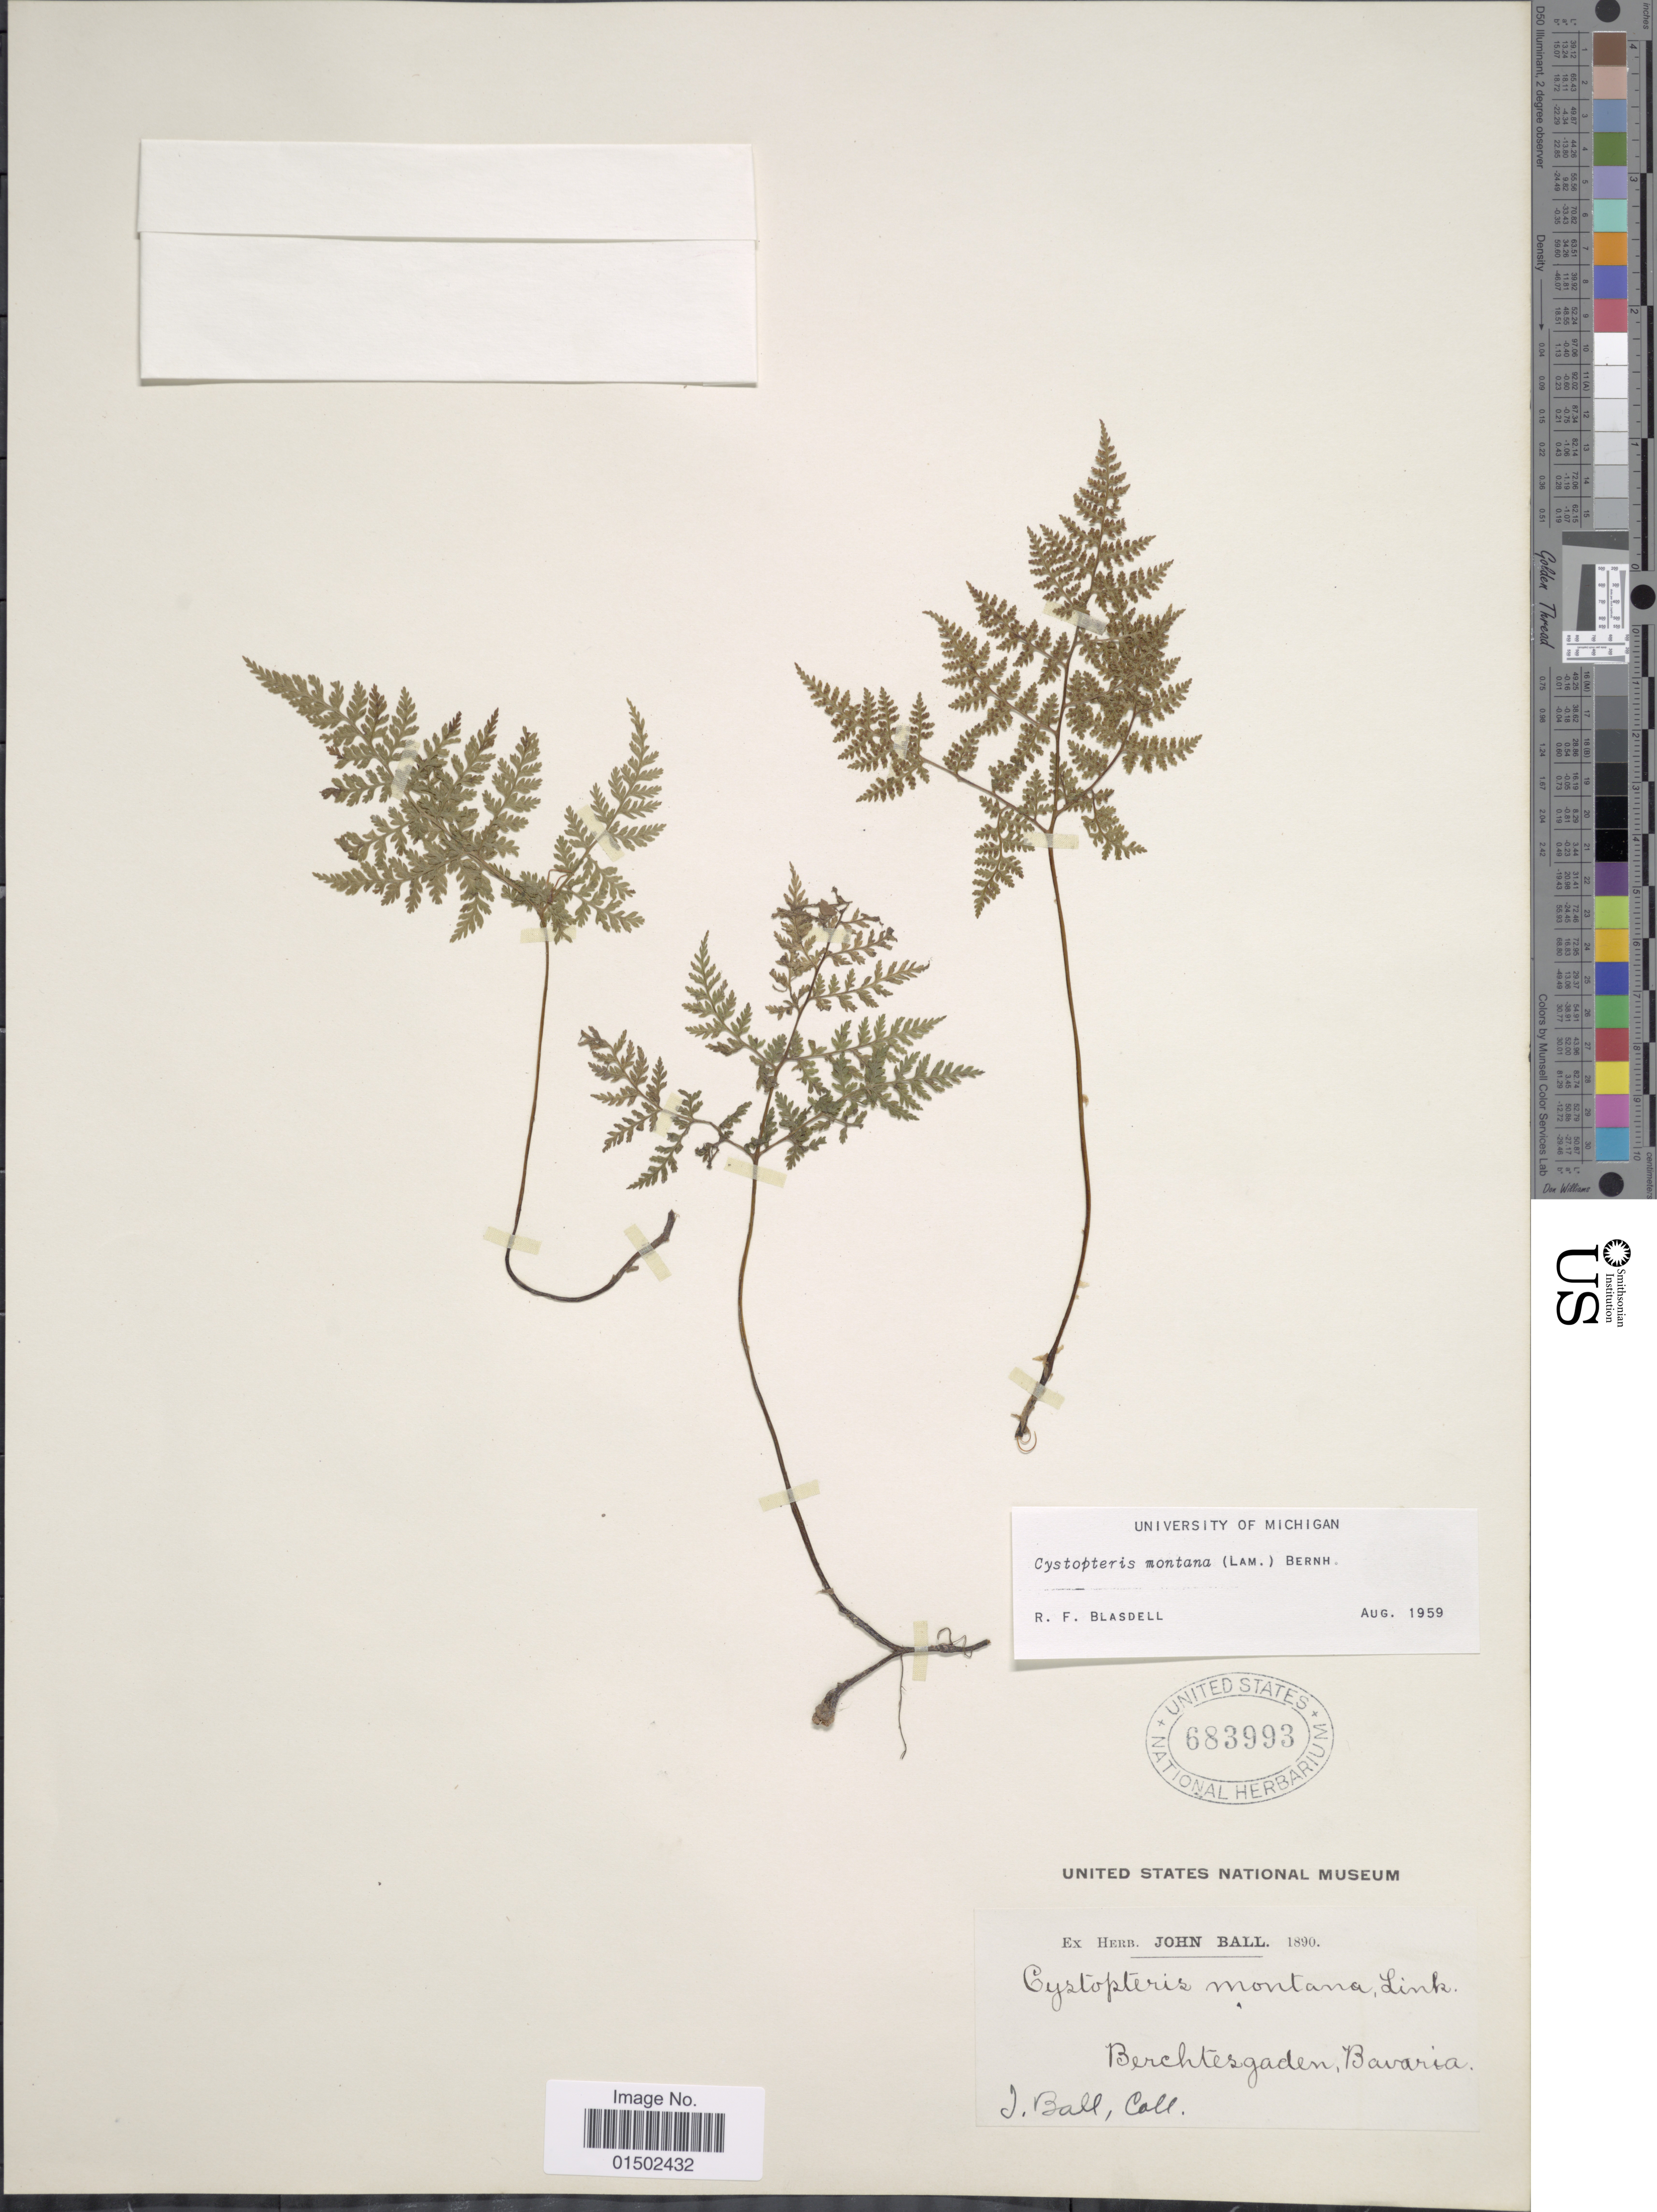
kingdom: Plantae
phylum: Tracheophyta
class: Polypodiopsida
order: Polypodiales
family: Cystopteridaceae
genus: Cystopteris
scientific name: Cystopteris montana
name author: (Lam.) Desv.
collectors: J. Ball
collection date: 1890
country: Germany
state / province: Bayern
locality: Berchtesgaden, Bavaria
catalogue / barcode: US 683993